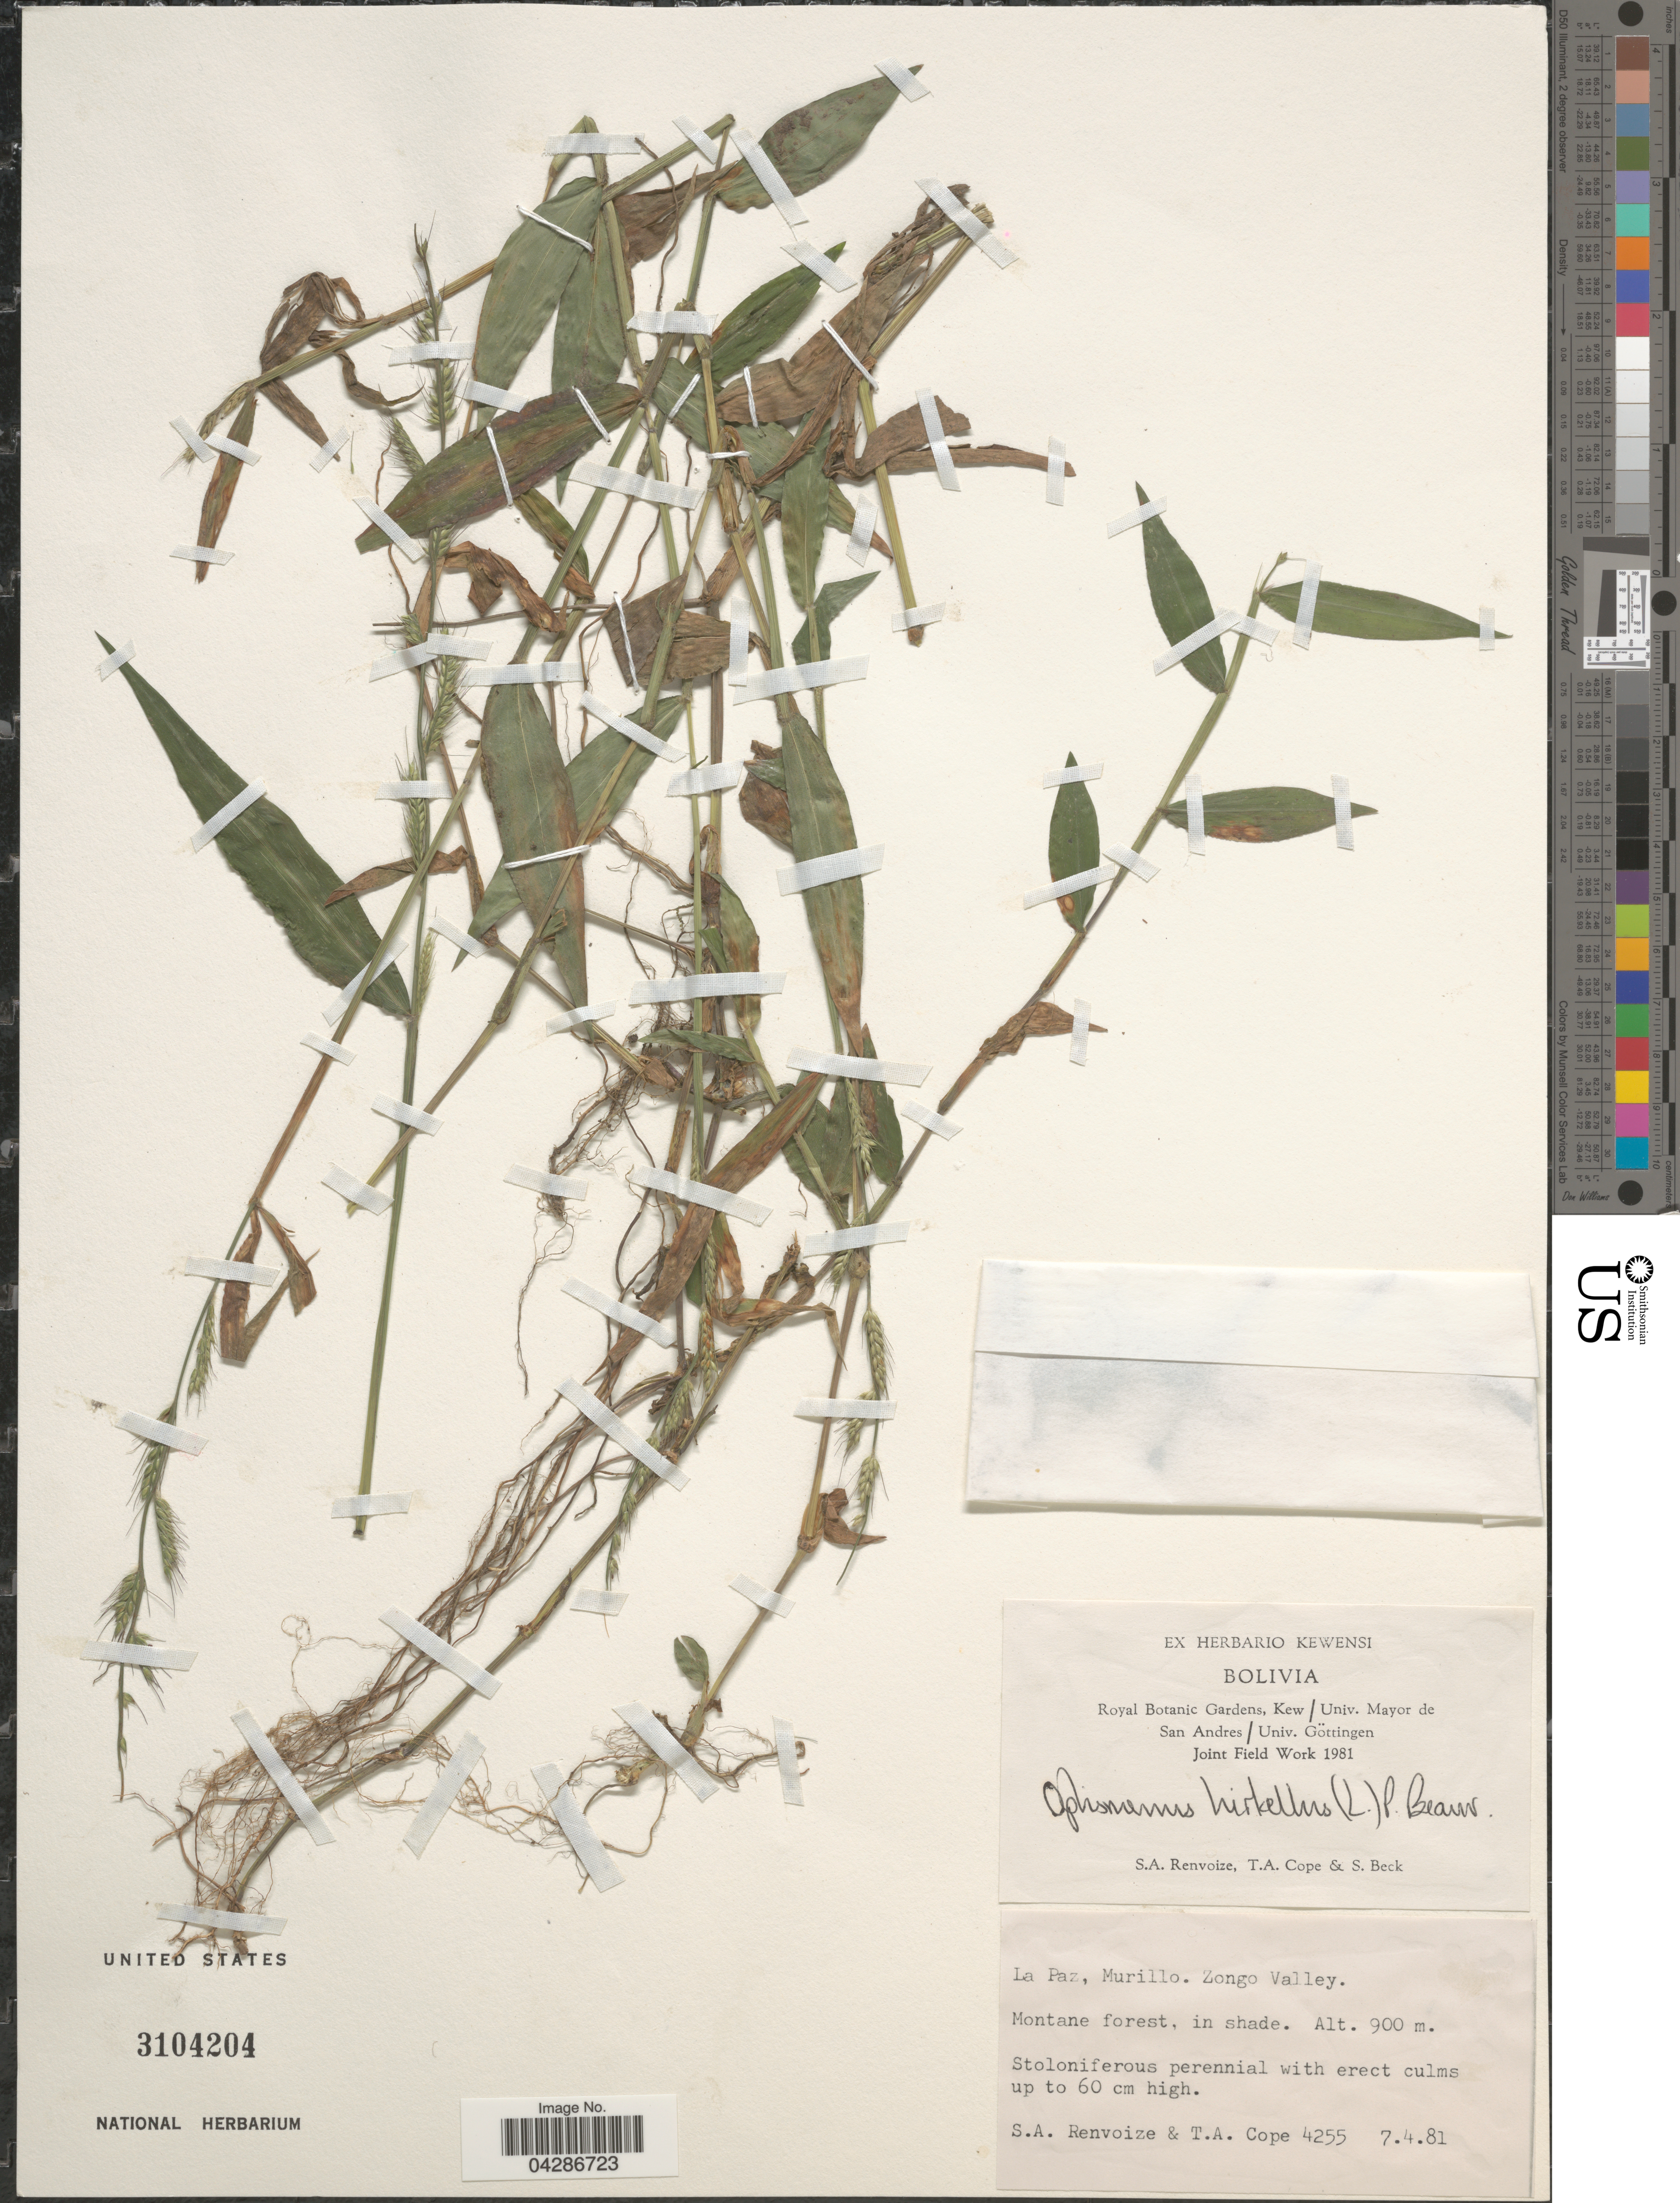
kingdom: Plantae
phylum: Tracheophyta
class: Liliopsida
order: Poales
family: Poaceae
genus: Oplismenus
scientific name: Oplismenus hirtellus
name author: (L.) P. Beauv.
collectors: S. A. Renvoize, T. A. Cope & S. G. Beck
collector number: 4255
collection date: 1981-04-07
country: Bolivia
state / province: La Paz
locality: Murillo. Zongo Valley.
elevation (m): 900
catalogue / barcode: US 3104204